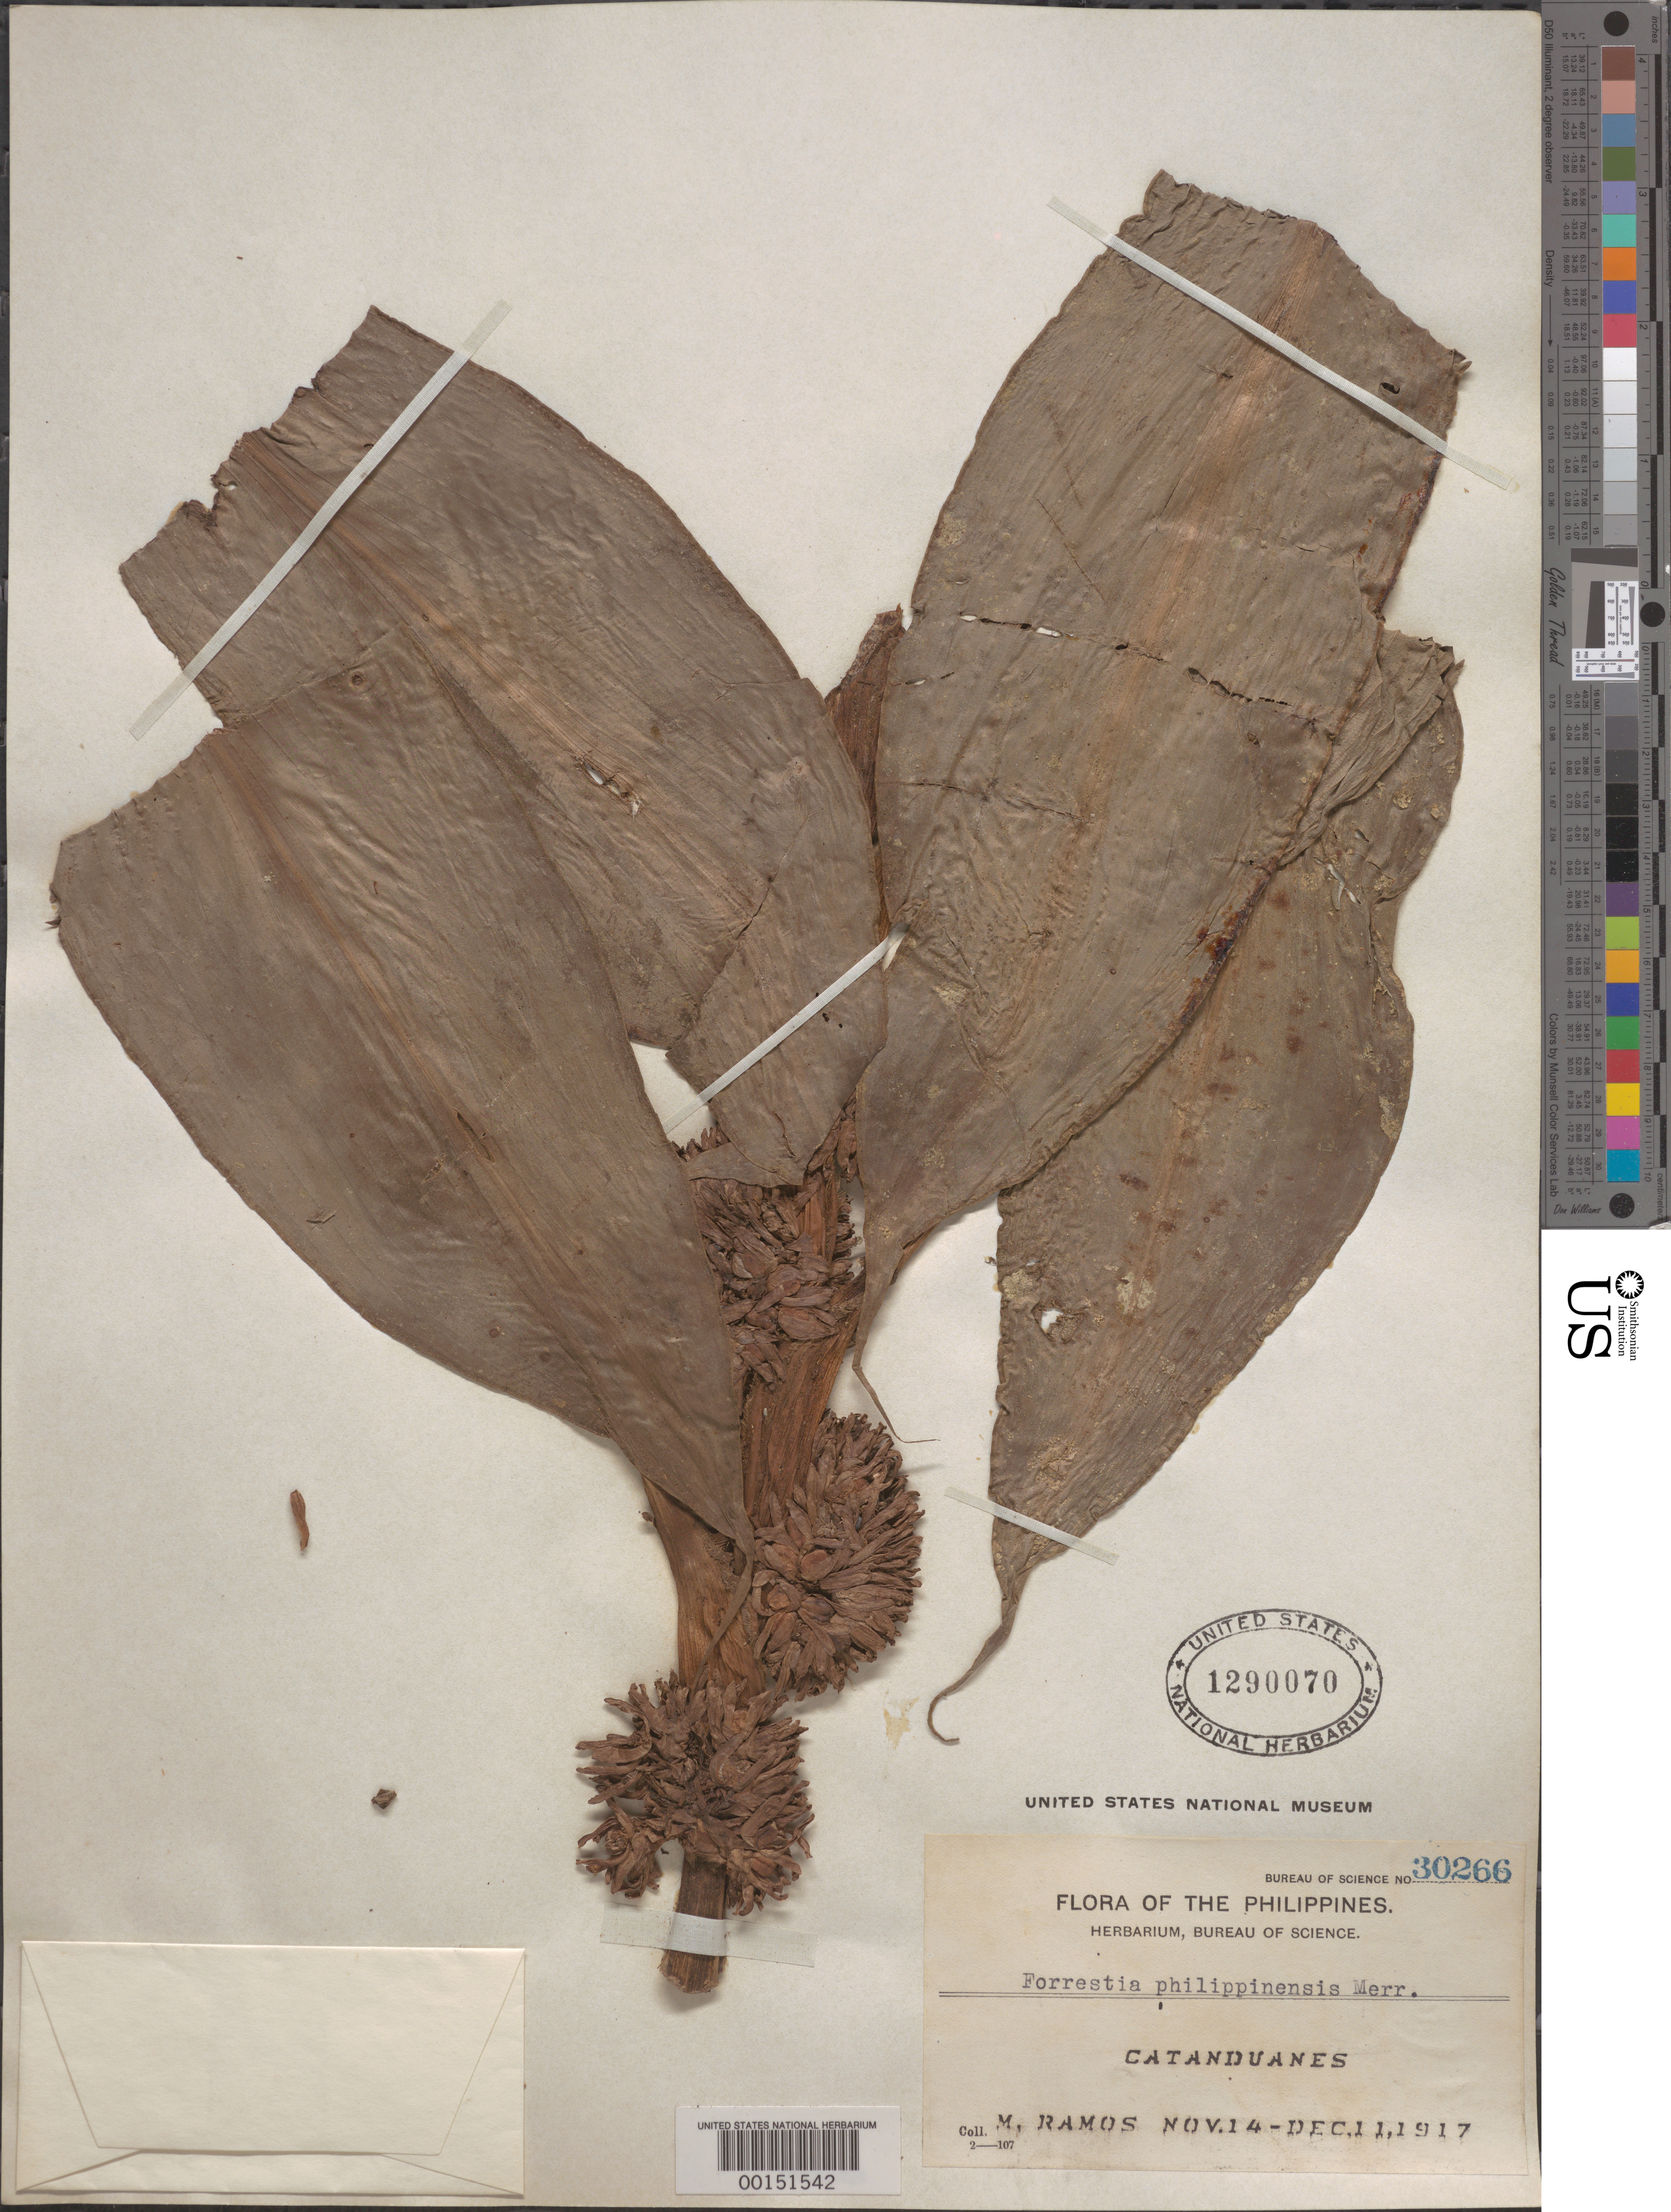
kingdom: Plantae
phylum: Tracheophyta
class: Liliopsida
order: Commelinales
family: Commelinaceae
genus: Amischotolype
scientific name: Amischotolype hispida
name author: (A. Rich.) D.Y. Hong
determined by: Strong, Mark T., (BOT), Smithsonian Institution - National Museum of Natural History (UNITED STATES)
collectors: M. Ramos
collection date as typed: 14 Nov 1917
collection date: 1917-11-14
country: Philippines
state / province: Bicol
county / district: Catanduanes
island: Catanduanes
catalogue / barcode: US 1290070